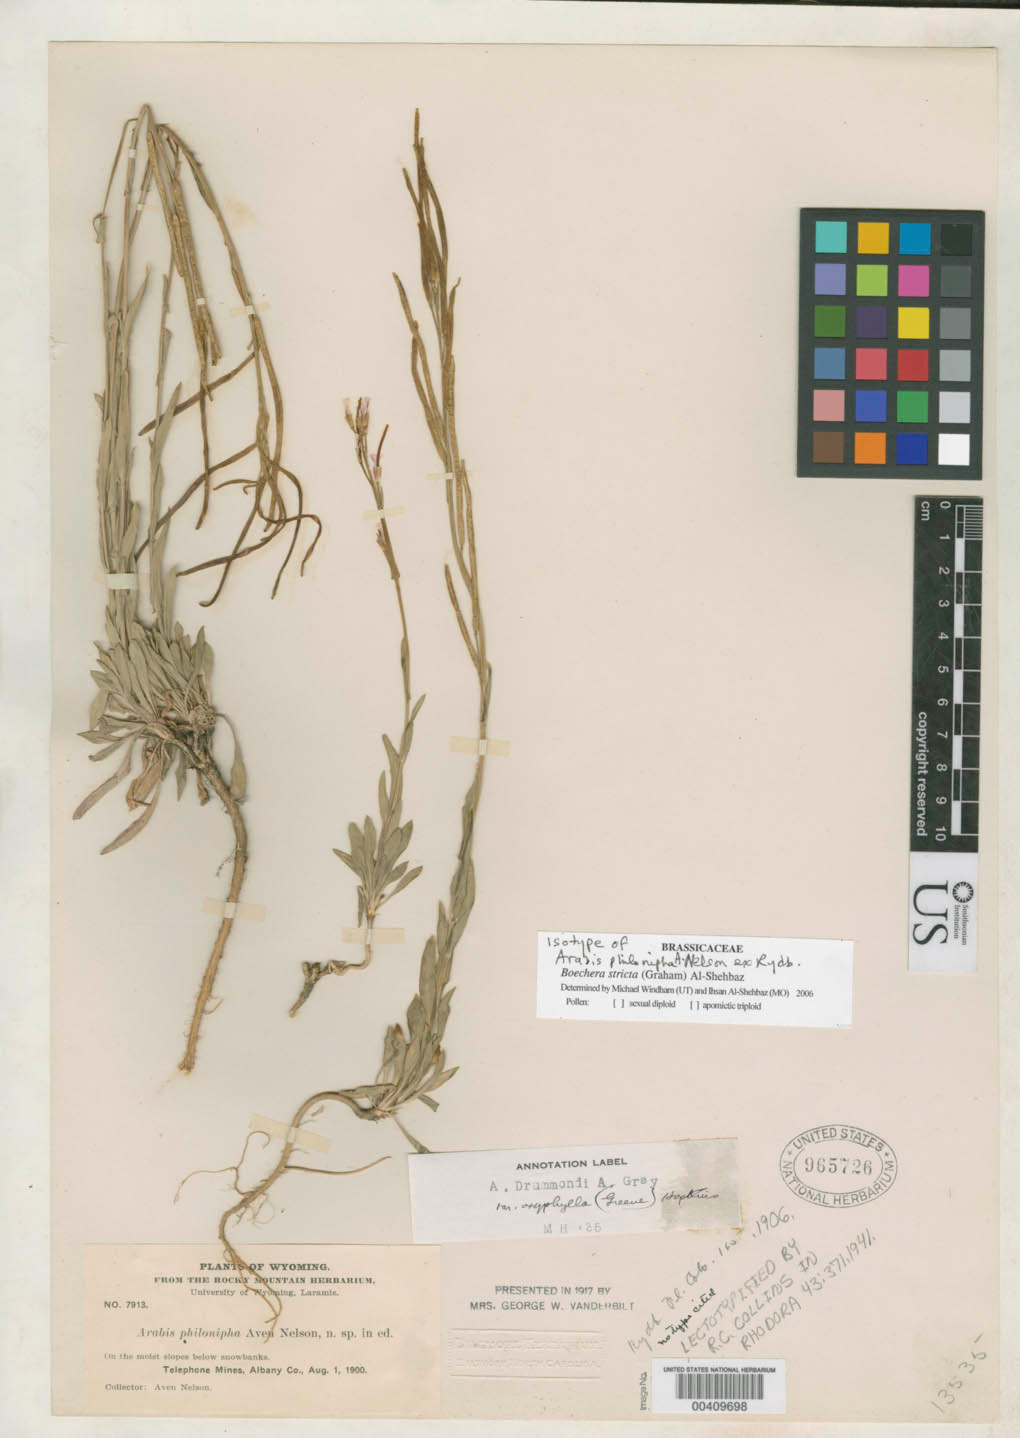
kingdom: Plantae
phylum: Tracheophyta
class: Magnoliopsida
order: Brassicales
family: Brassicaceae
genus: Arabis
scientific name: Arabis philonipha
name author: A. Nelson ex Rydb.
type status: Isolectotype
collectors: A. Nelson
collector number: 7913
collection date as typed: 01 Aug 1900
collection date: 1900-08-01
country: United States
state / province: Wyoming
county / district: Albany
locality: Telephone Mines.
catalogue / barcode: US 965726